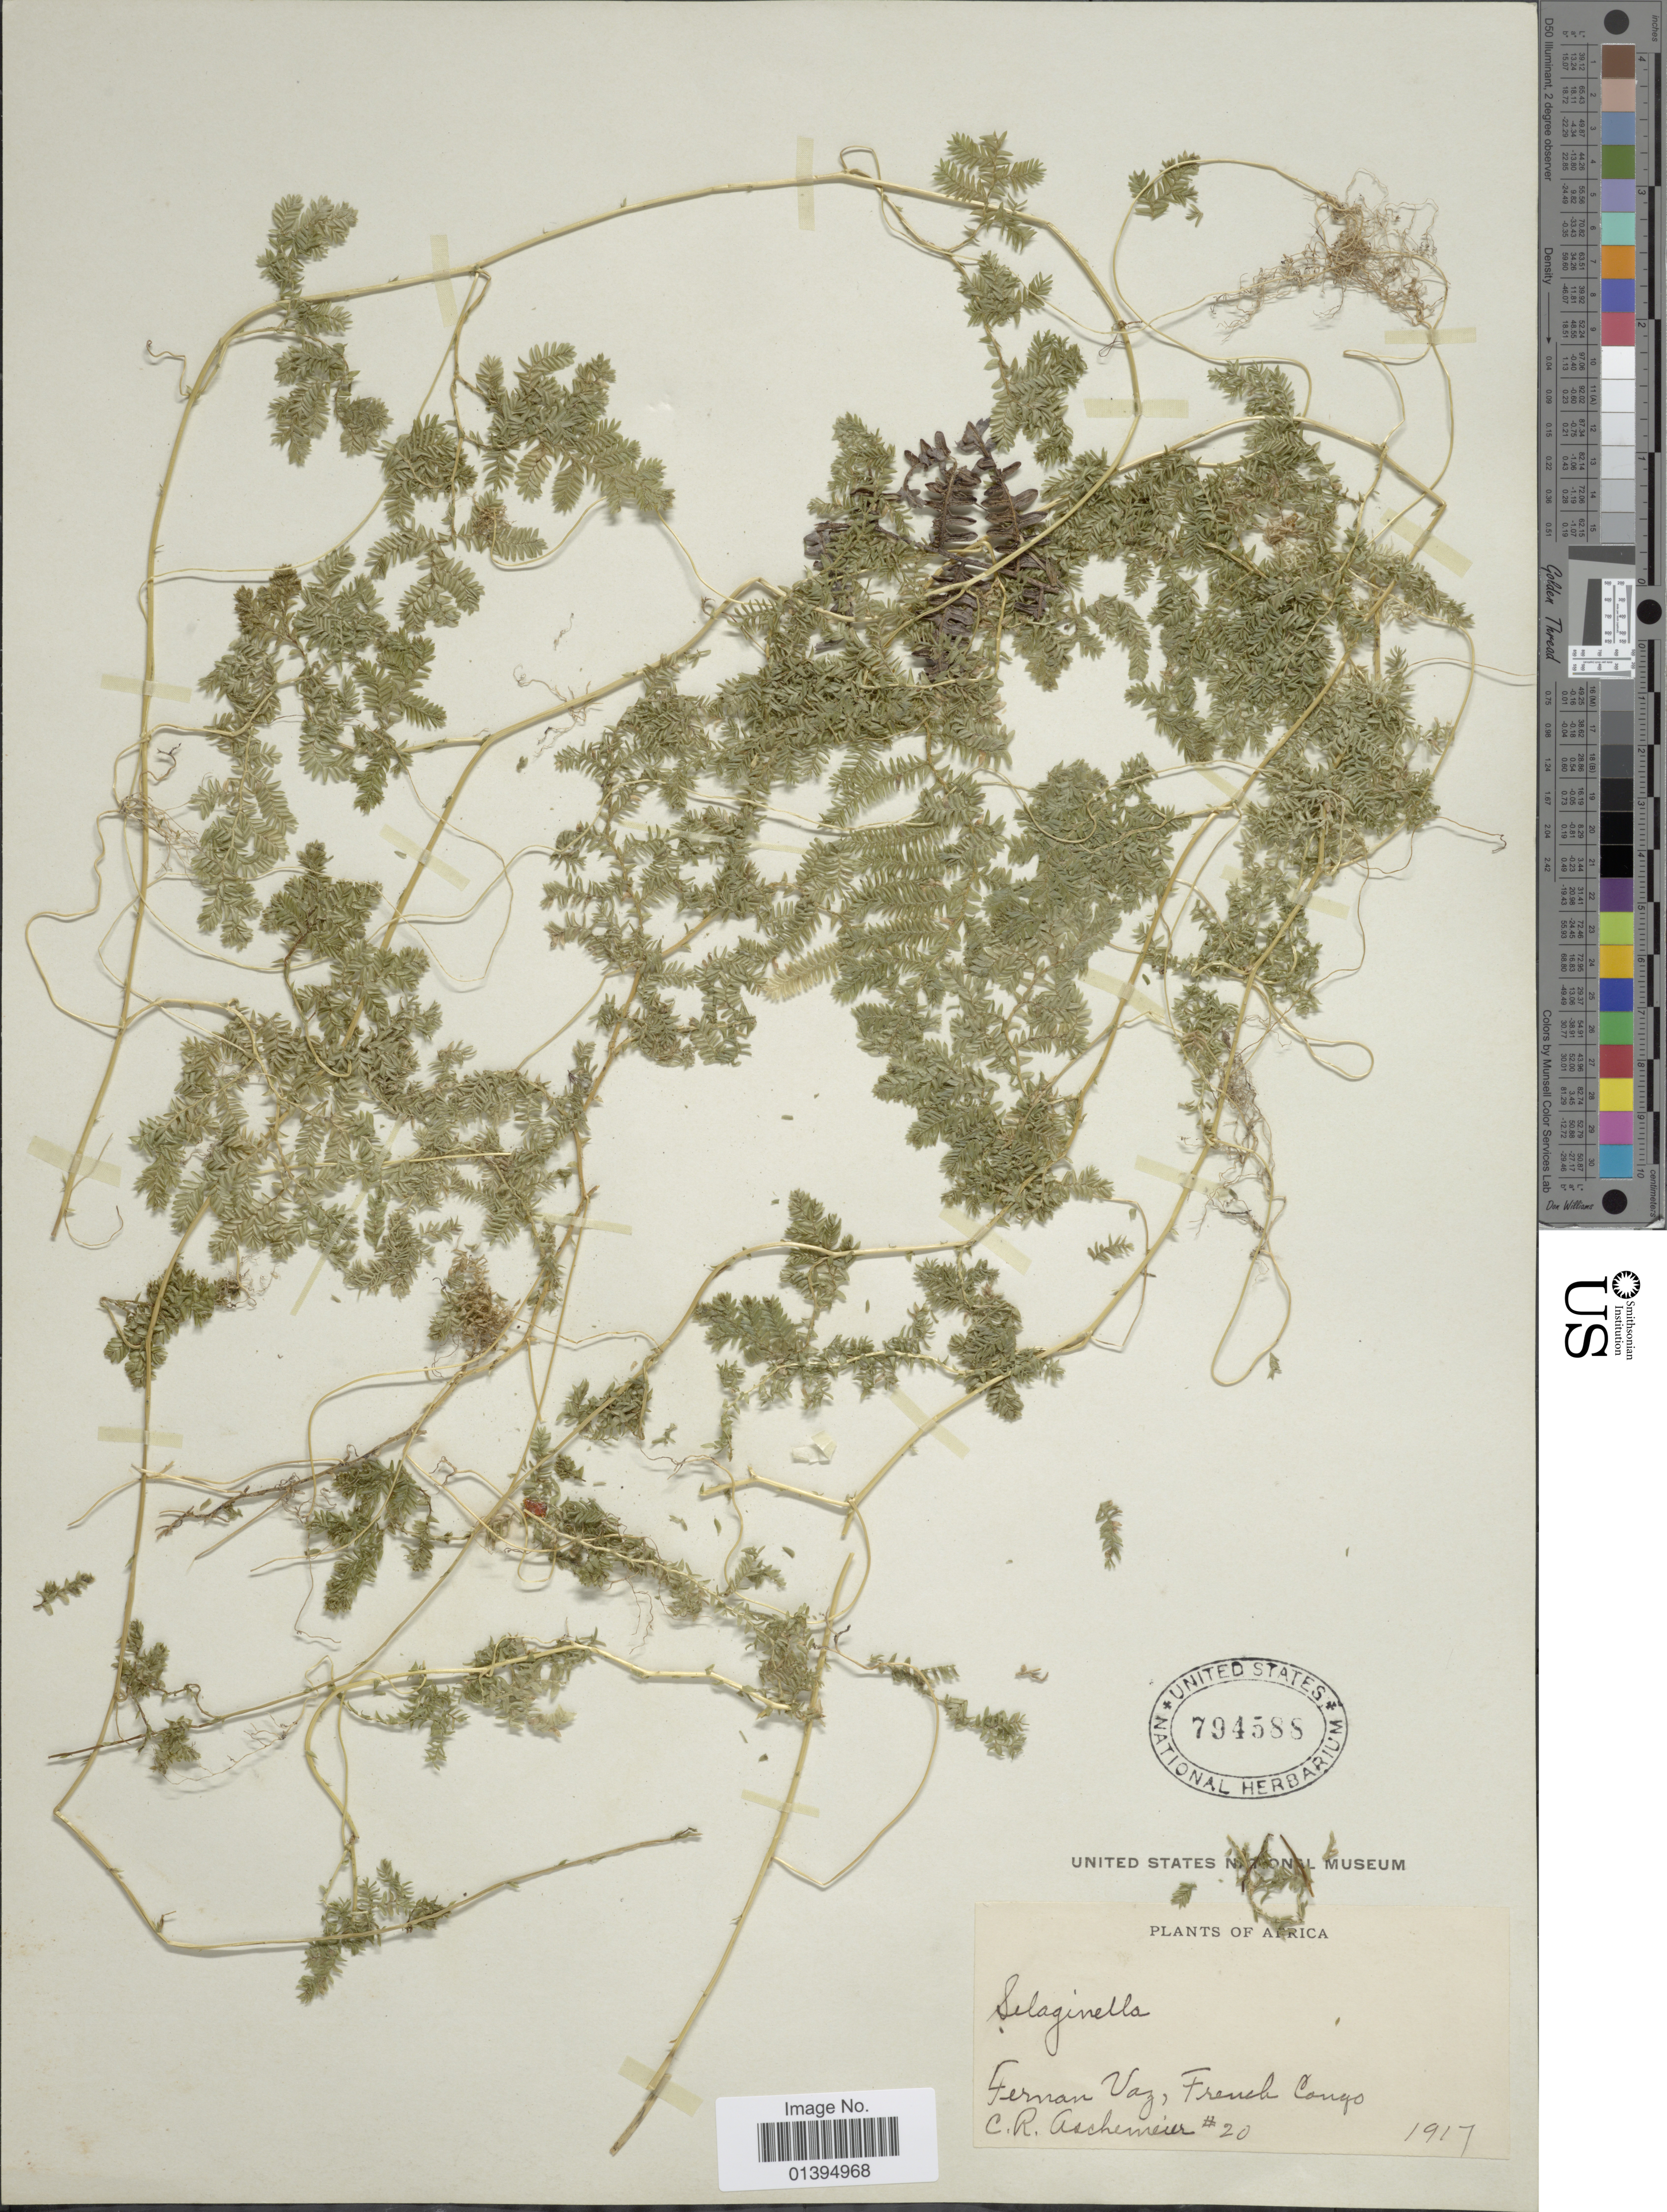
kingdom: Plantae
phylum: Tracheophyta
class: Lycopodiopsida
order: Selaginellales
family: Selaginellaceae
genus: Selaginella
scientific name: Selaginella myosurus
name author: (Sw.) Alston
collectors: C. Aschemeier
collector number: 20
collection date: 1917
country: Congo, Republic of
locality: Africa, Gernan Vaz, French Congo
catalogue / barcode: US 794588